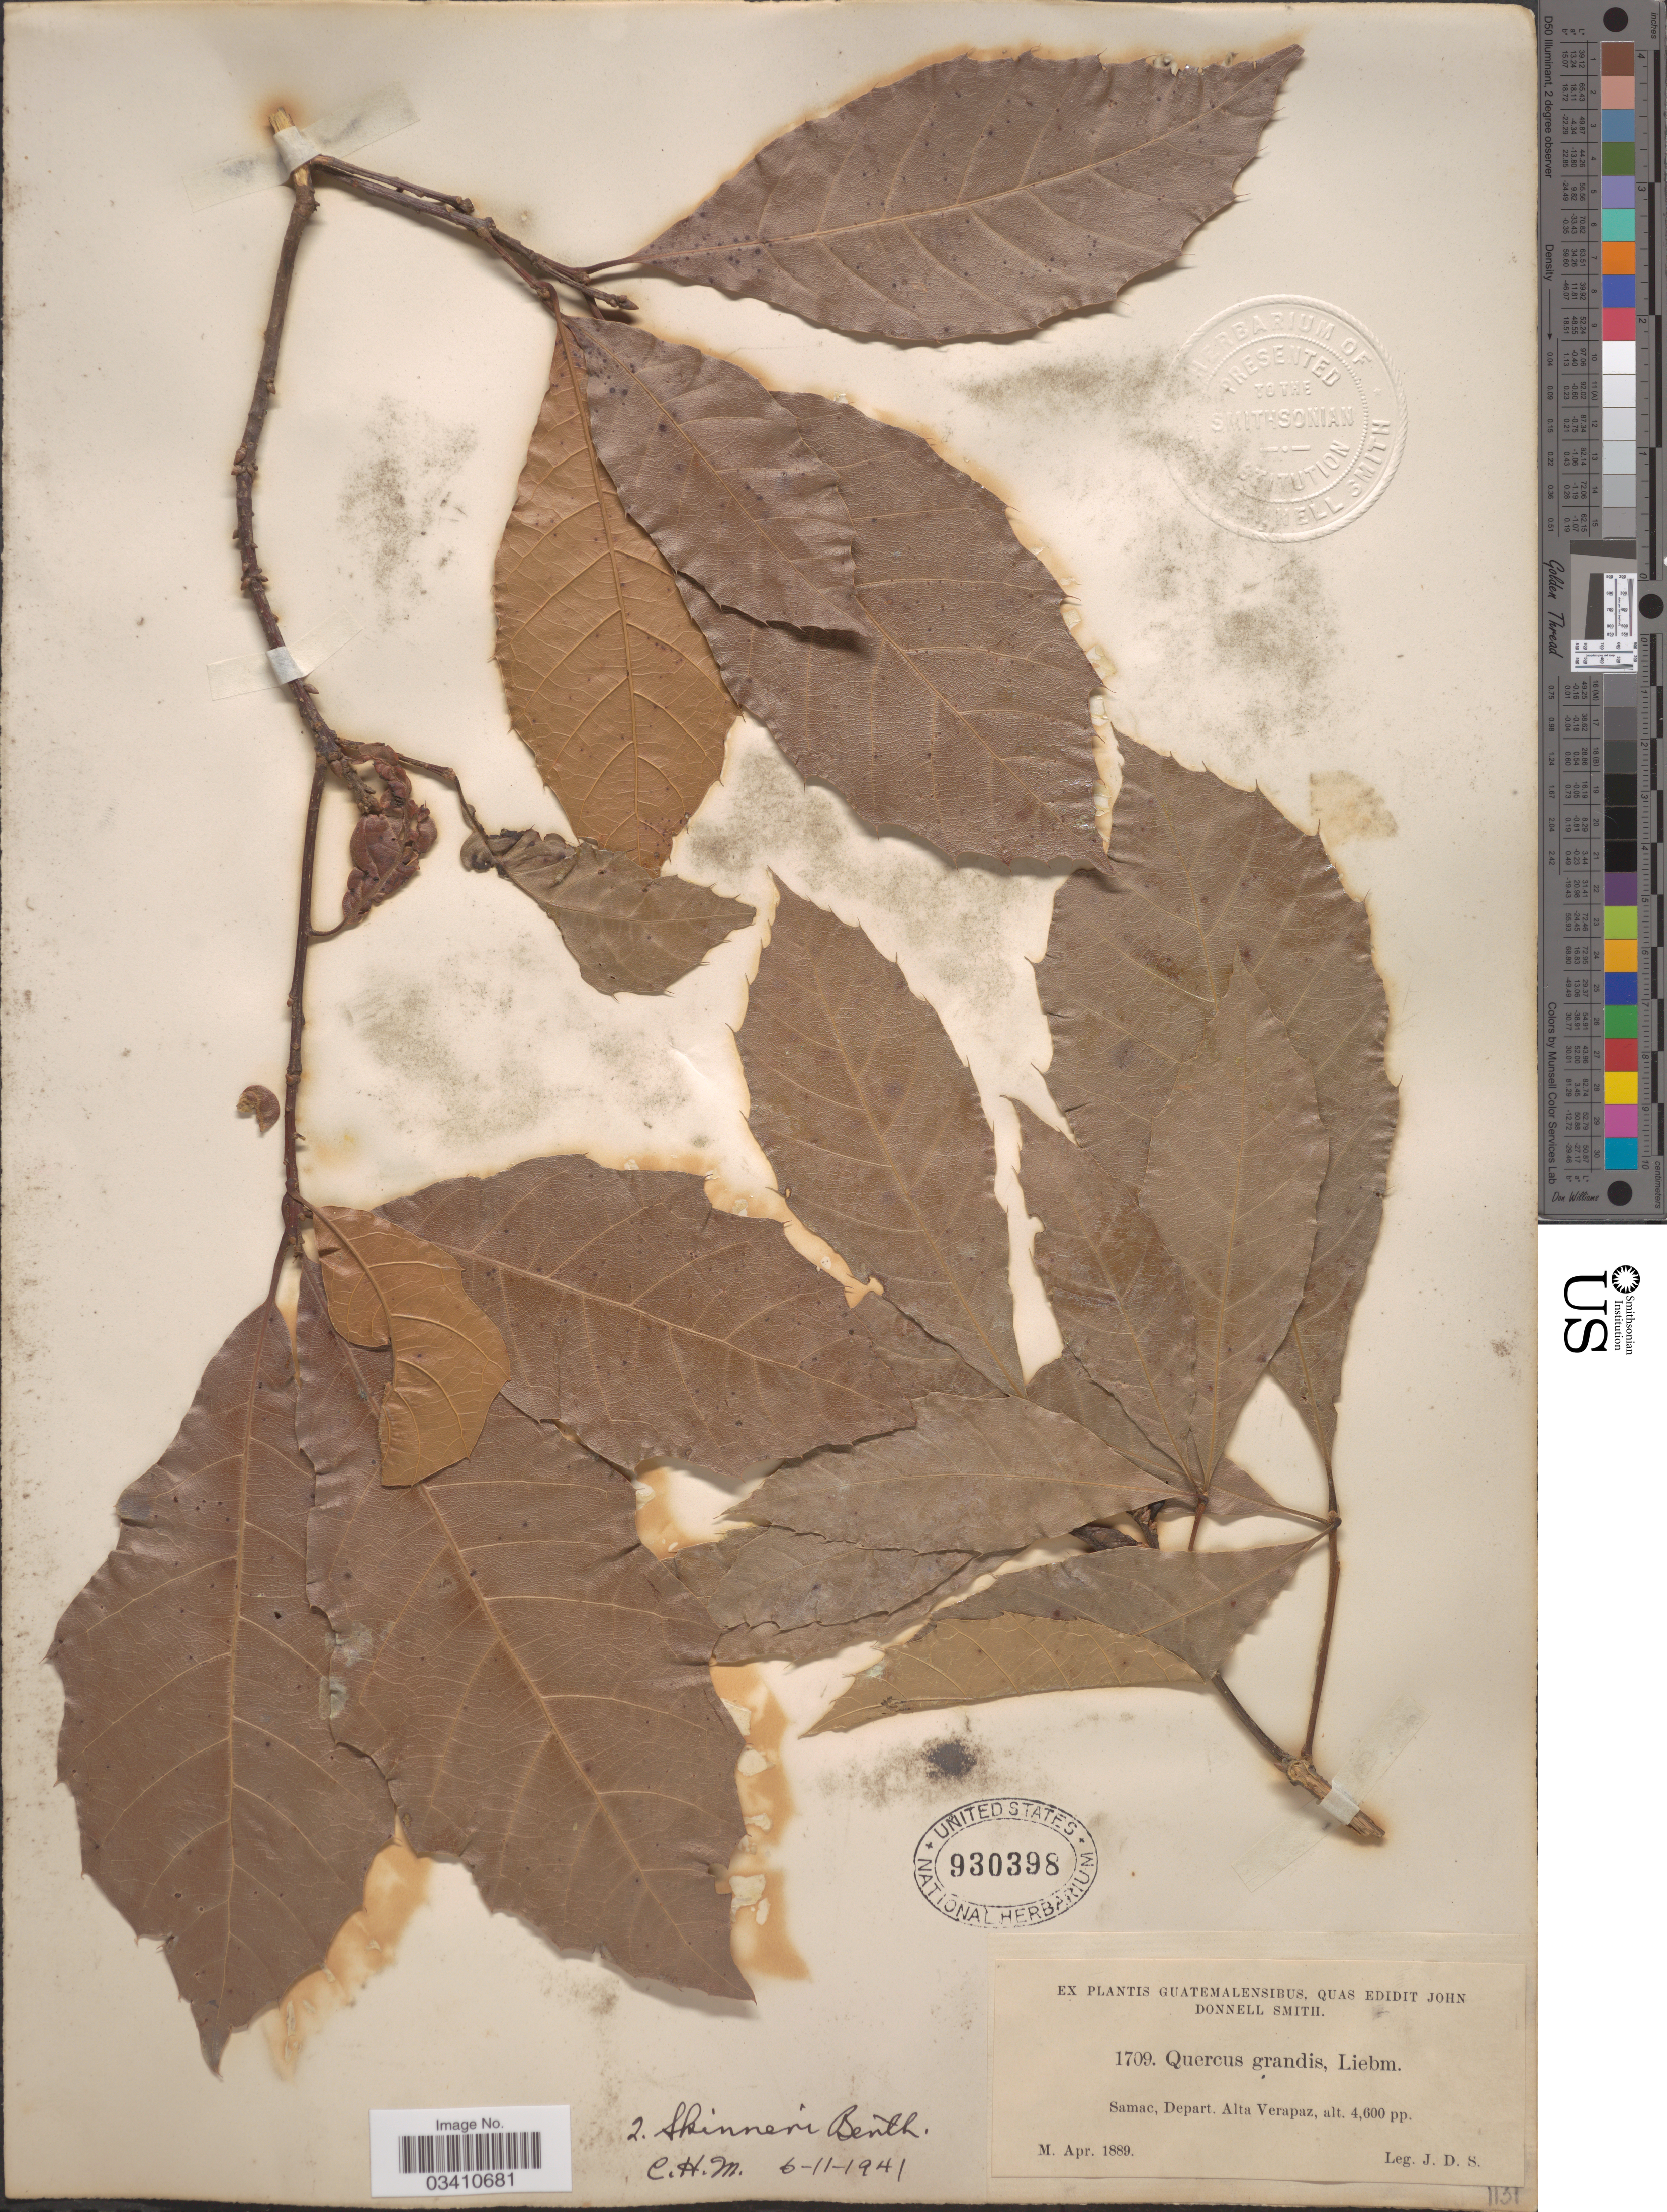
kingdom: Plantae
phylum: Tracheophyta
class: Magnoliopsida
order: Fagales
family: Fagaceae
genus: Quercus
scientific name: Quercus skinneri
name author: Benth.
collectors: J. Donnell Smith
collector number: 1709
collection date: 1889-04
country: Guatemala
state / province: Alta Verapaz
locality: Samac, Depart. Alta Verapaz.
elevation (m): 1402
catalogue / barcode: US 930398